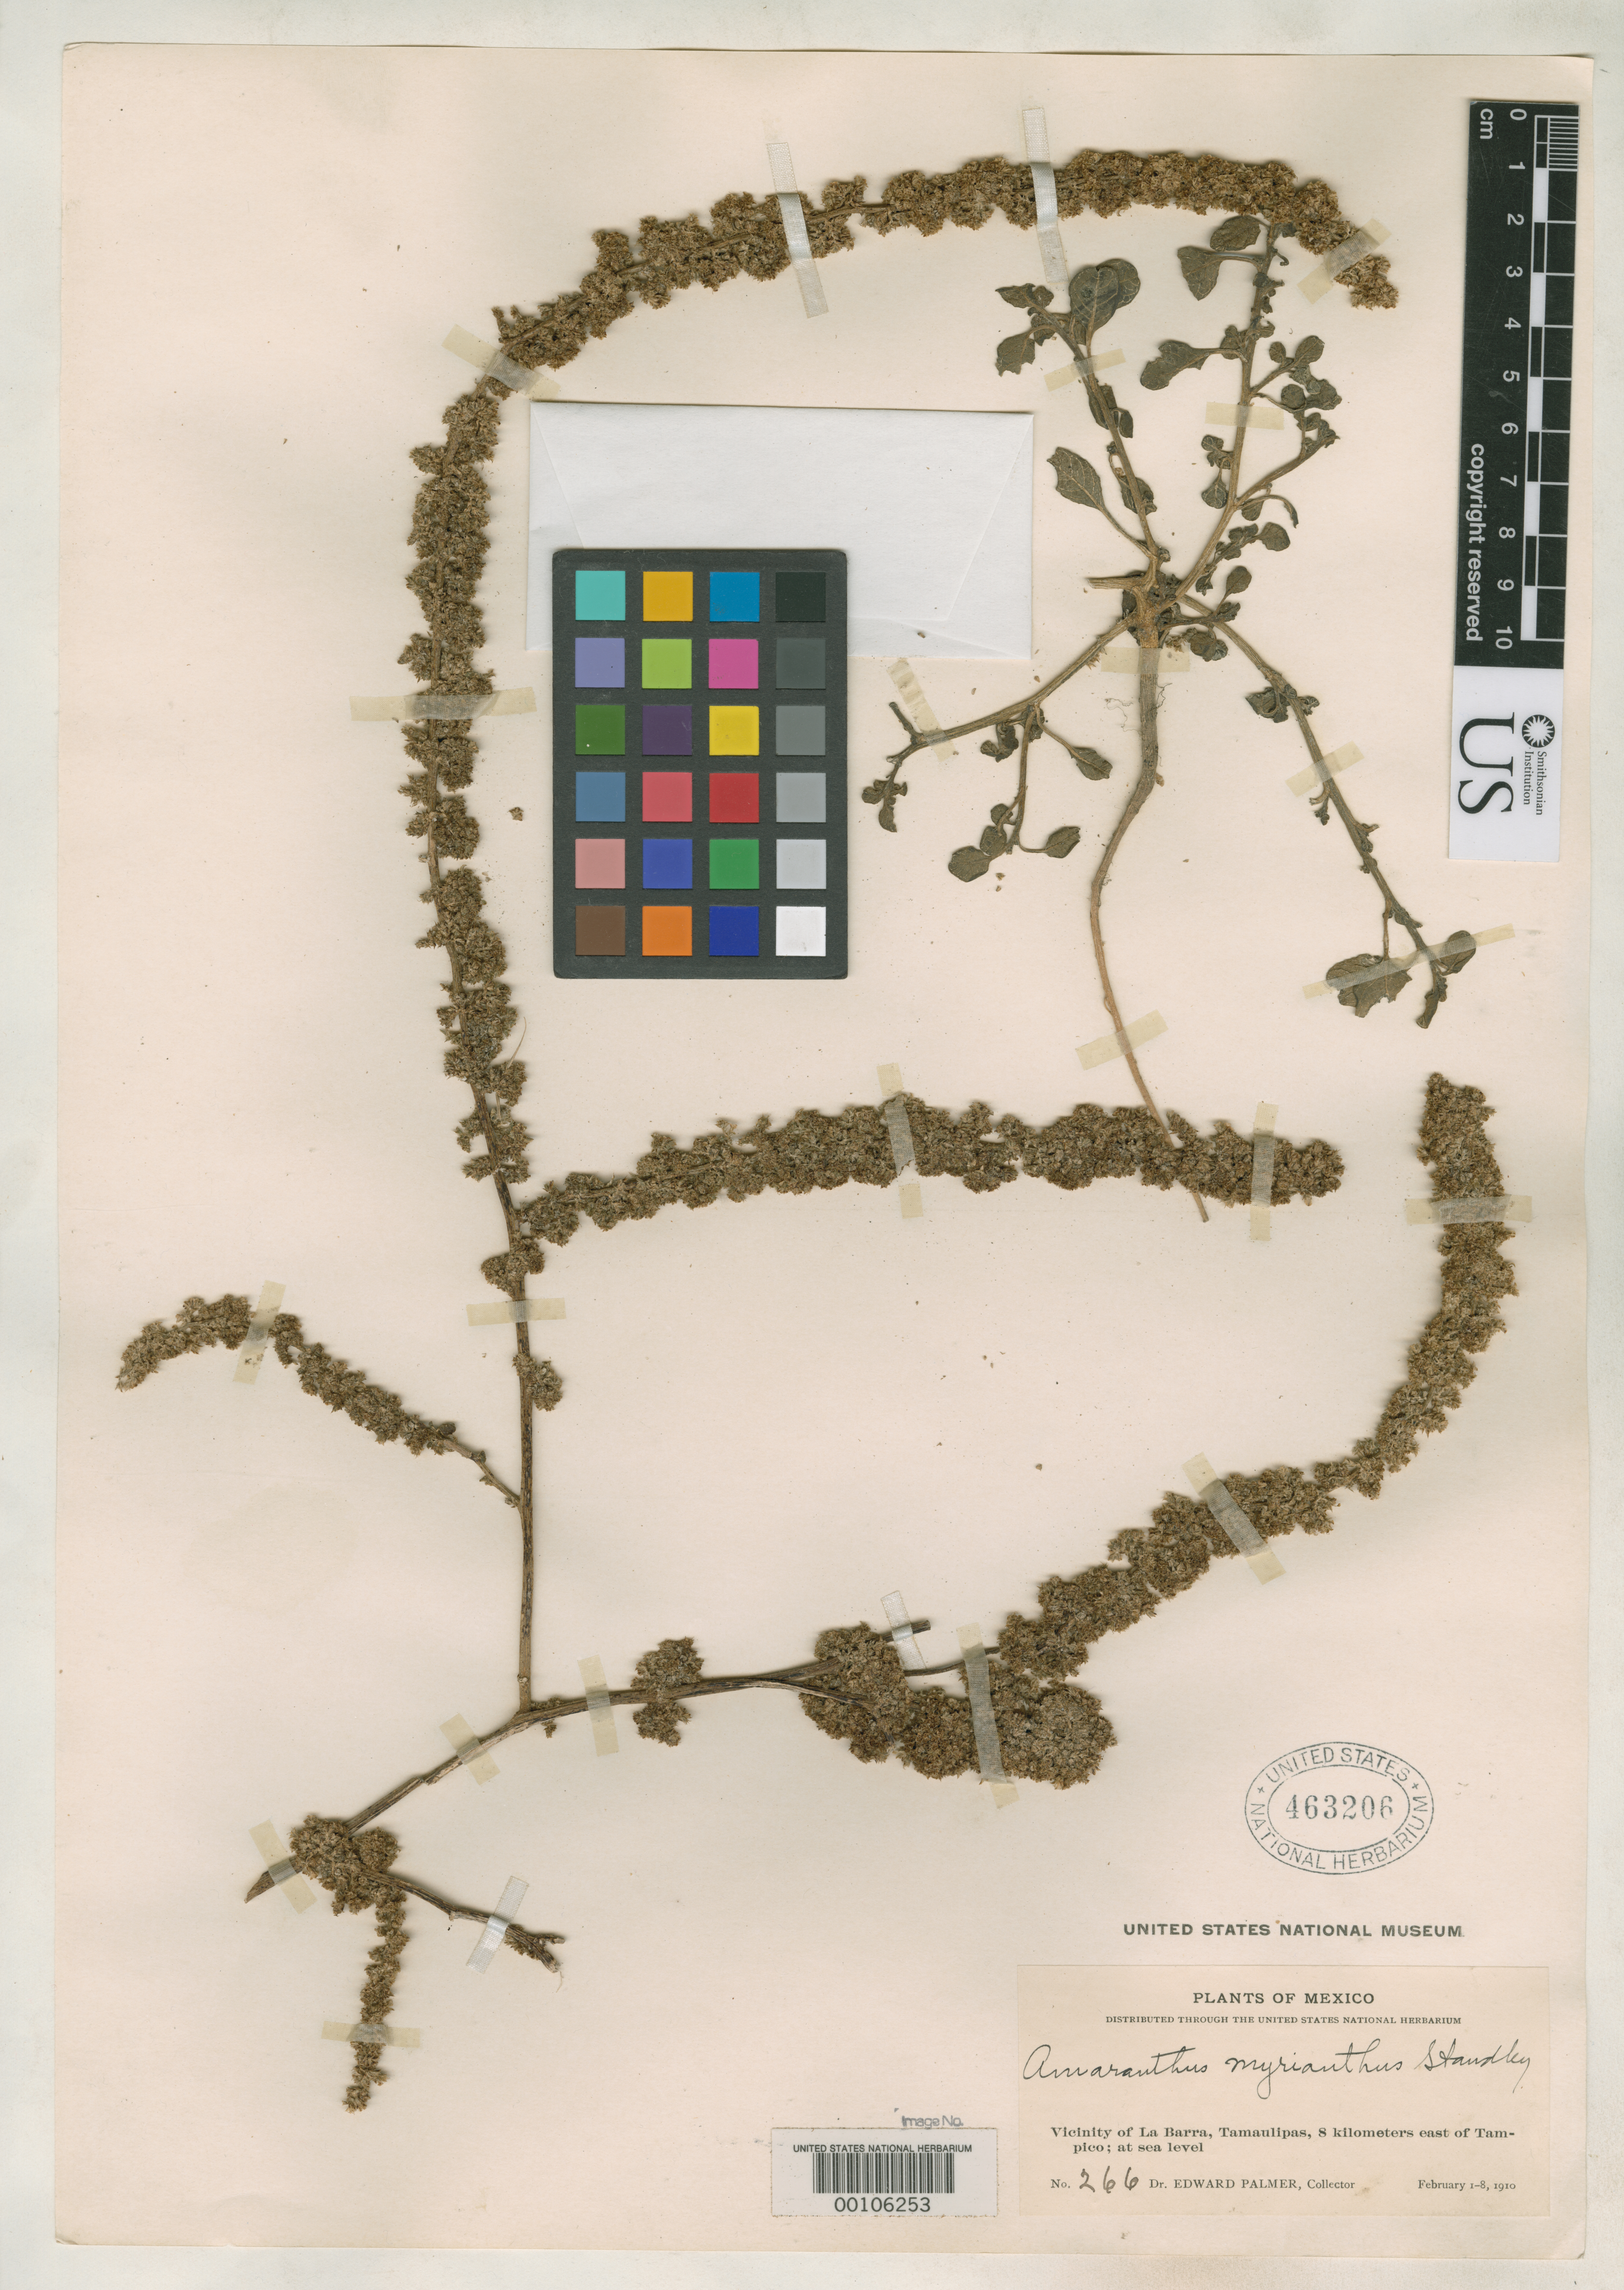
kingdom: Plantae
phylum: Tracheophyta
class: Magnoliopsida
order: Caryophyllales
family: Amaranthaceae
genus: Amaranthus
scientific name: Amaranthus myrianthus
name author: Standl.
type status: Isotype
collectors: E. Palmer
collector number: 266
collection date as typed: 01 Feb 1910 to 08 Feb 1910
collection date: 1910-02-01/1910-02-08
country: Mexico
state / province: Tamaulipas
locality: Vicinity of La Barra, Tamaulipas, 8 km east of Tampico; at sea level.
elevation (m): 0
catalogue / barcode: US 463206